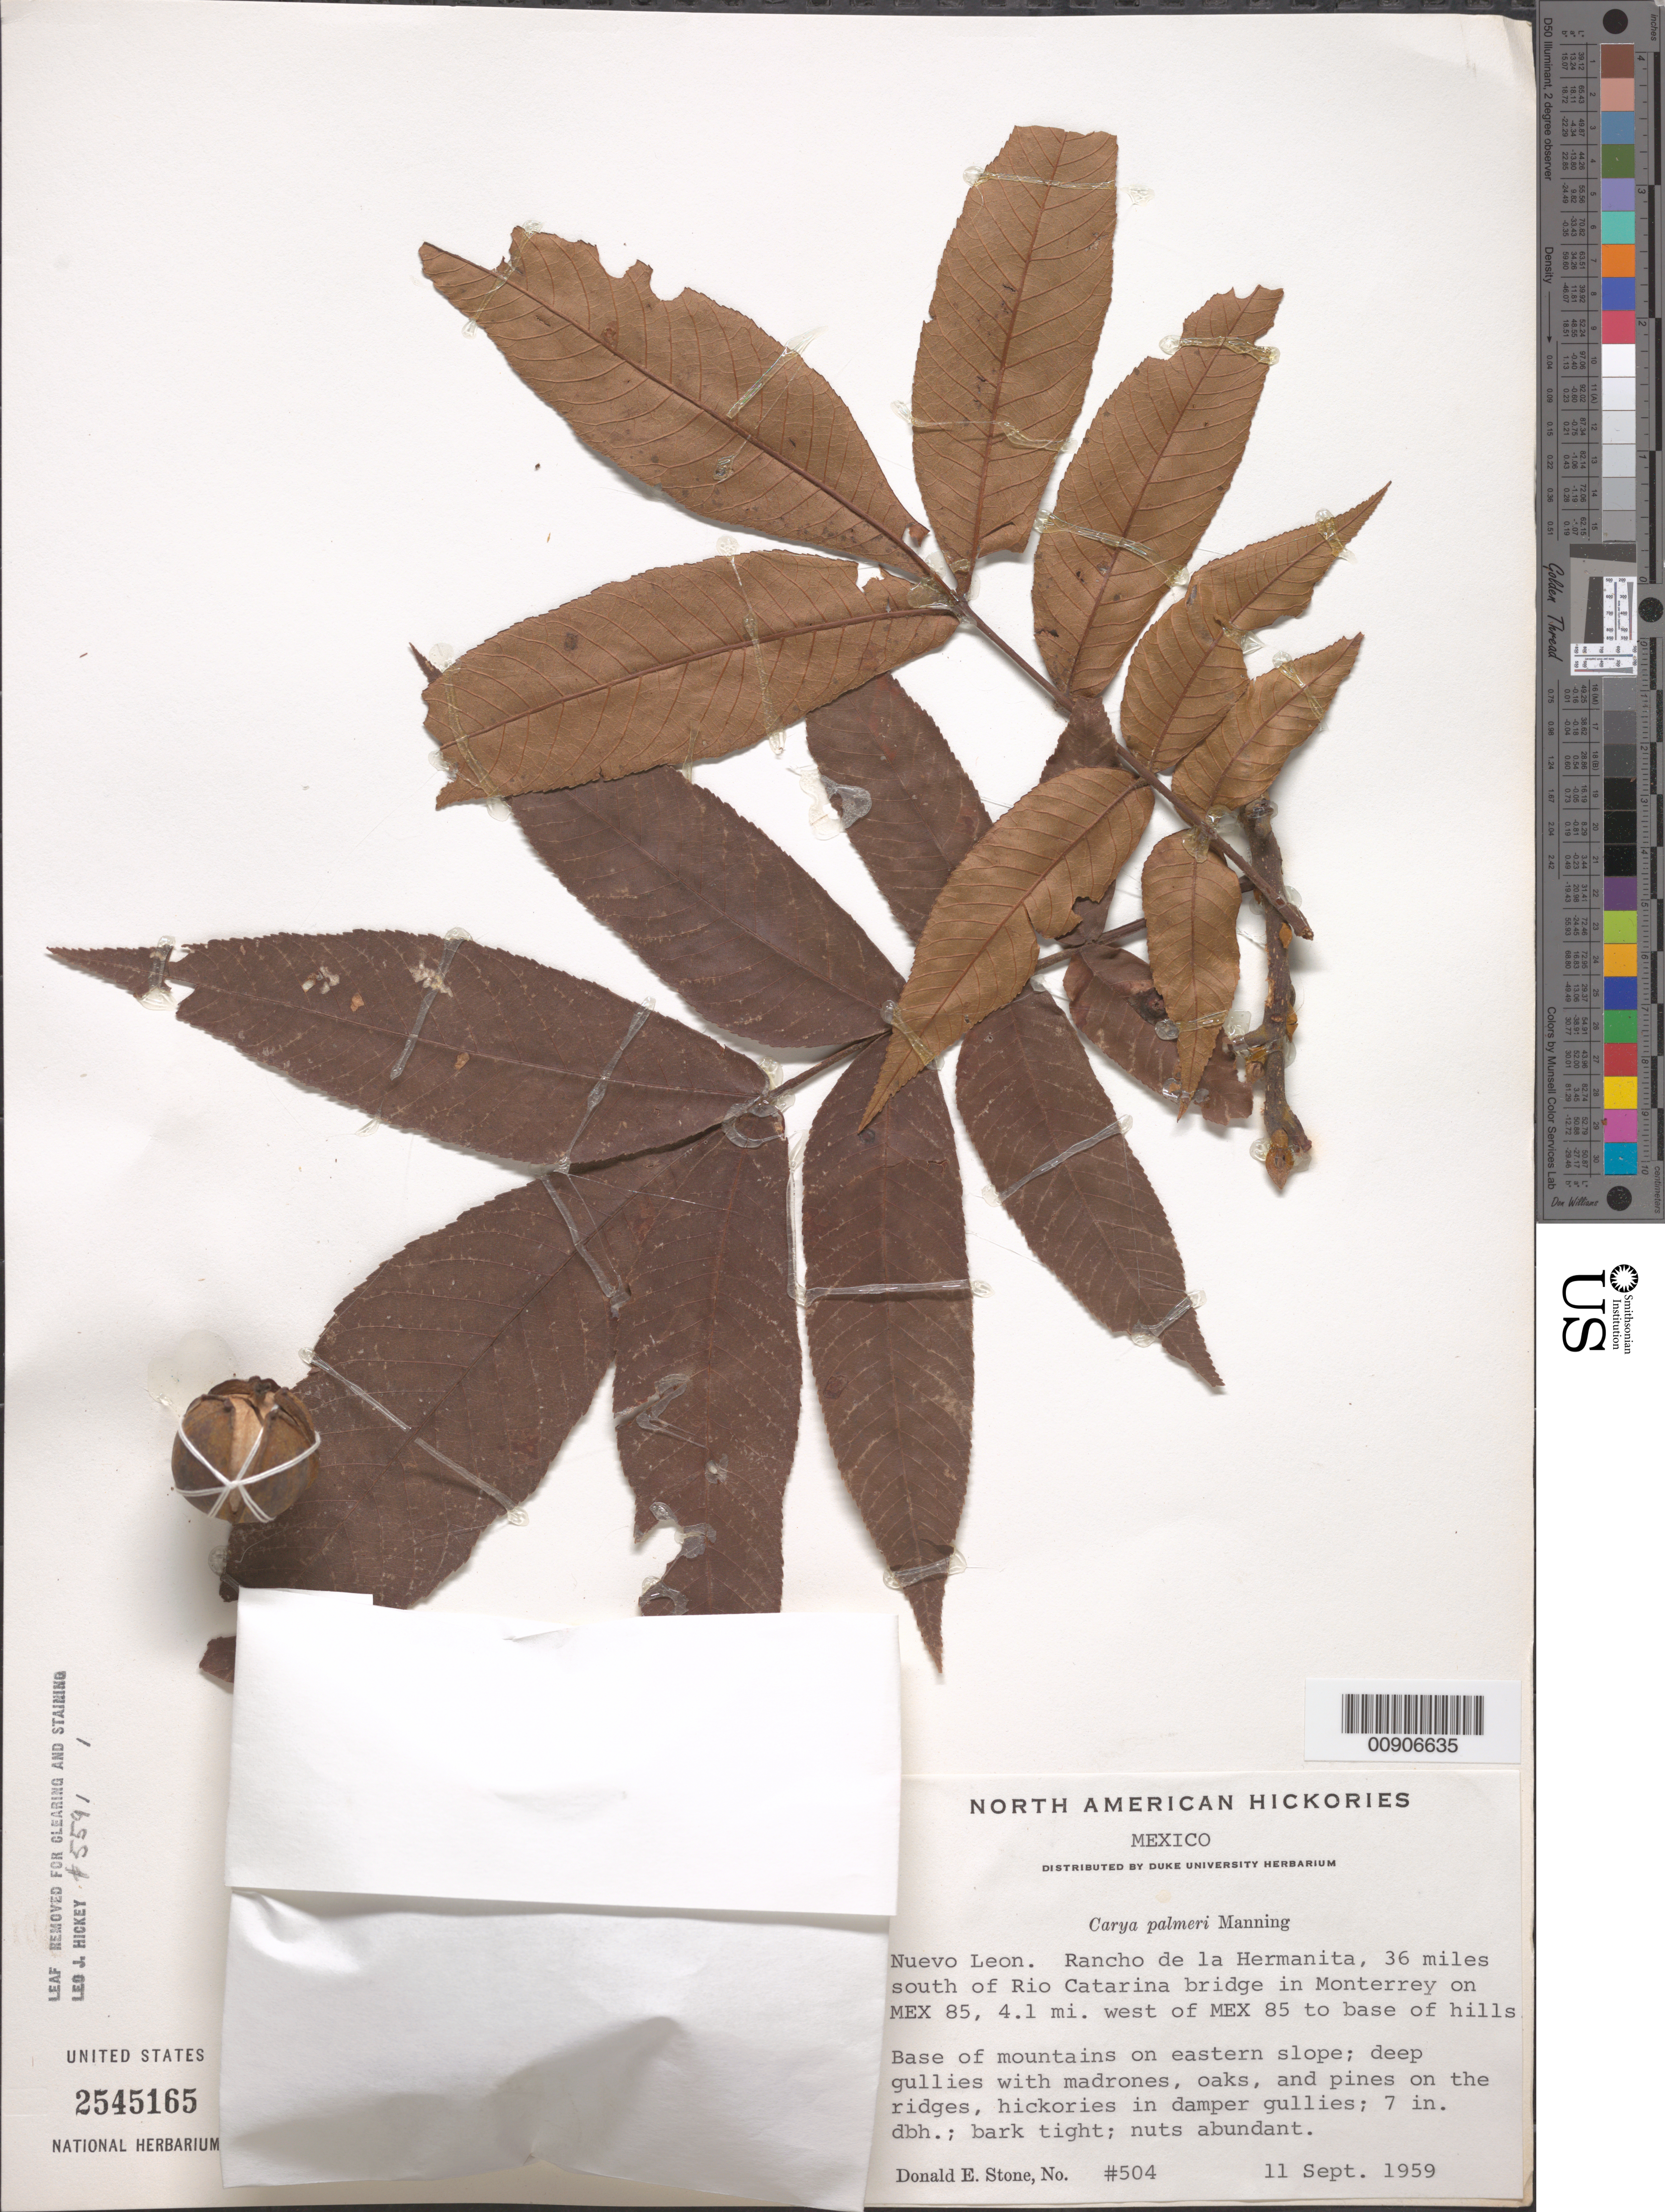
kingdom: Plantae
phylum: Tracheophyta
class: Magnoliopsida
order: Fagales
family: Juglandaceae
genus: Carya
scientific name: Carya palmeri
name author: Manning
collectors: D. E. Stone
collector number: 504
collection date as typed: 11 Sep 1959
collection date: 1959-09-11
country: Mexico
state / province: Nuevo León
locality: Nuevo León. Rancho de la Hermanita, 36 mi. S of Río Catarina bridge in Monterrey on MEX 85, 4.1 miles west of MEX 85 to base of hills.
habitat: Base of mountains on eastern slope; deep gullies with madrones, oaks and pines on the ridges, hickories in damper gullies.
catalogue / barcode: US 2545165